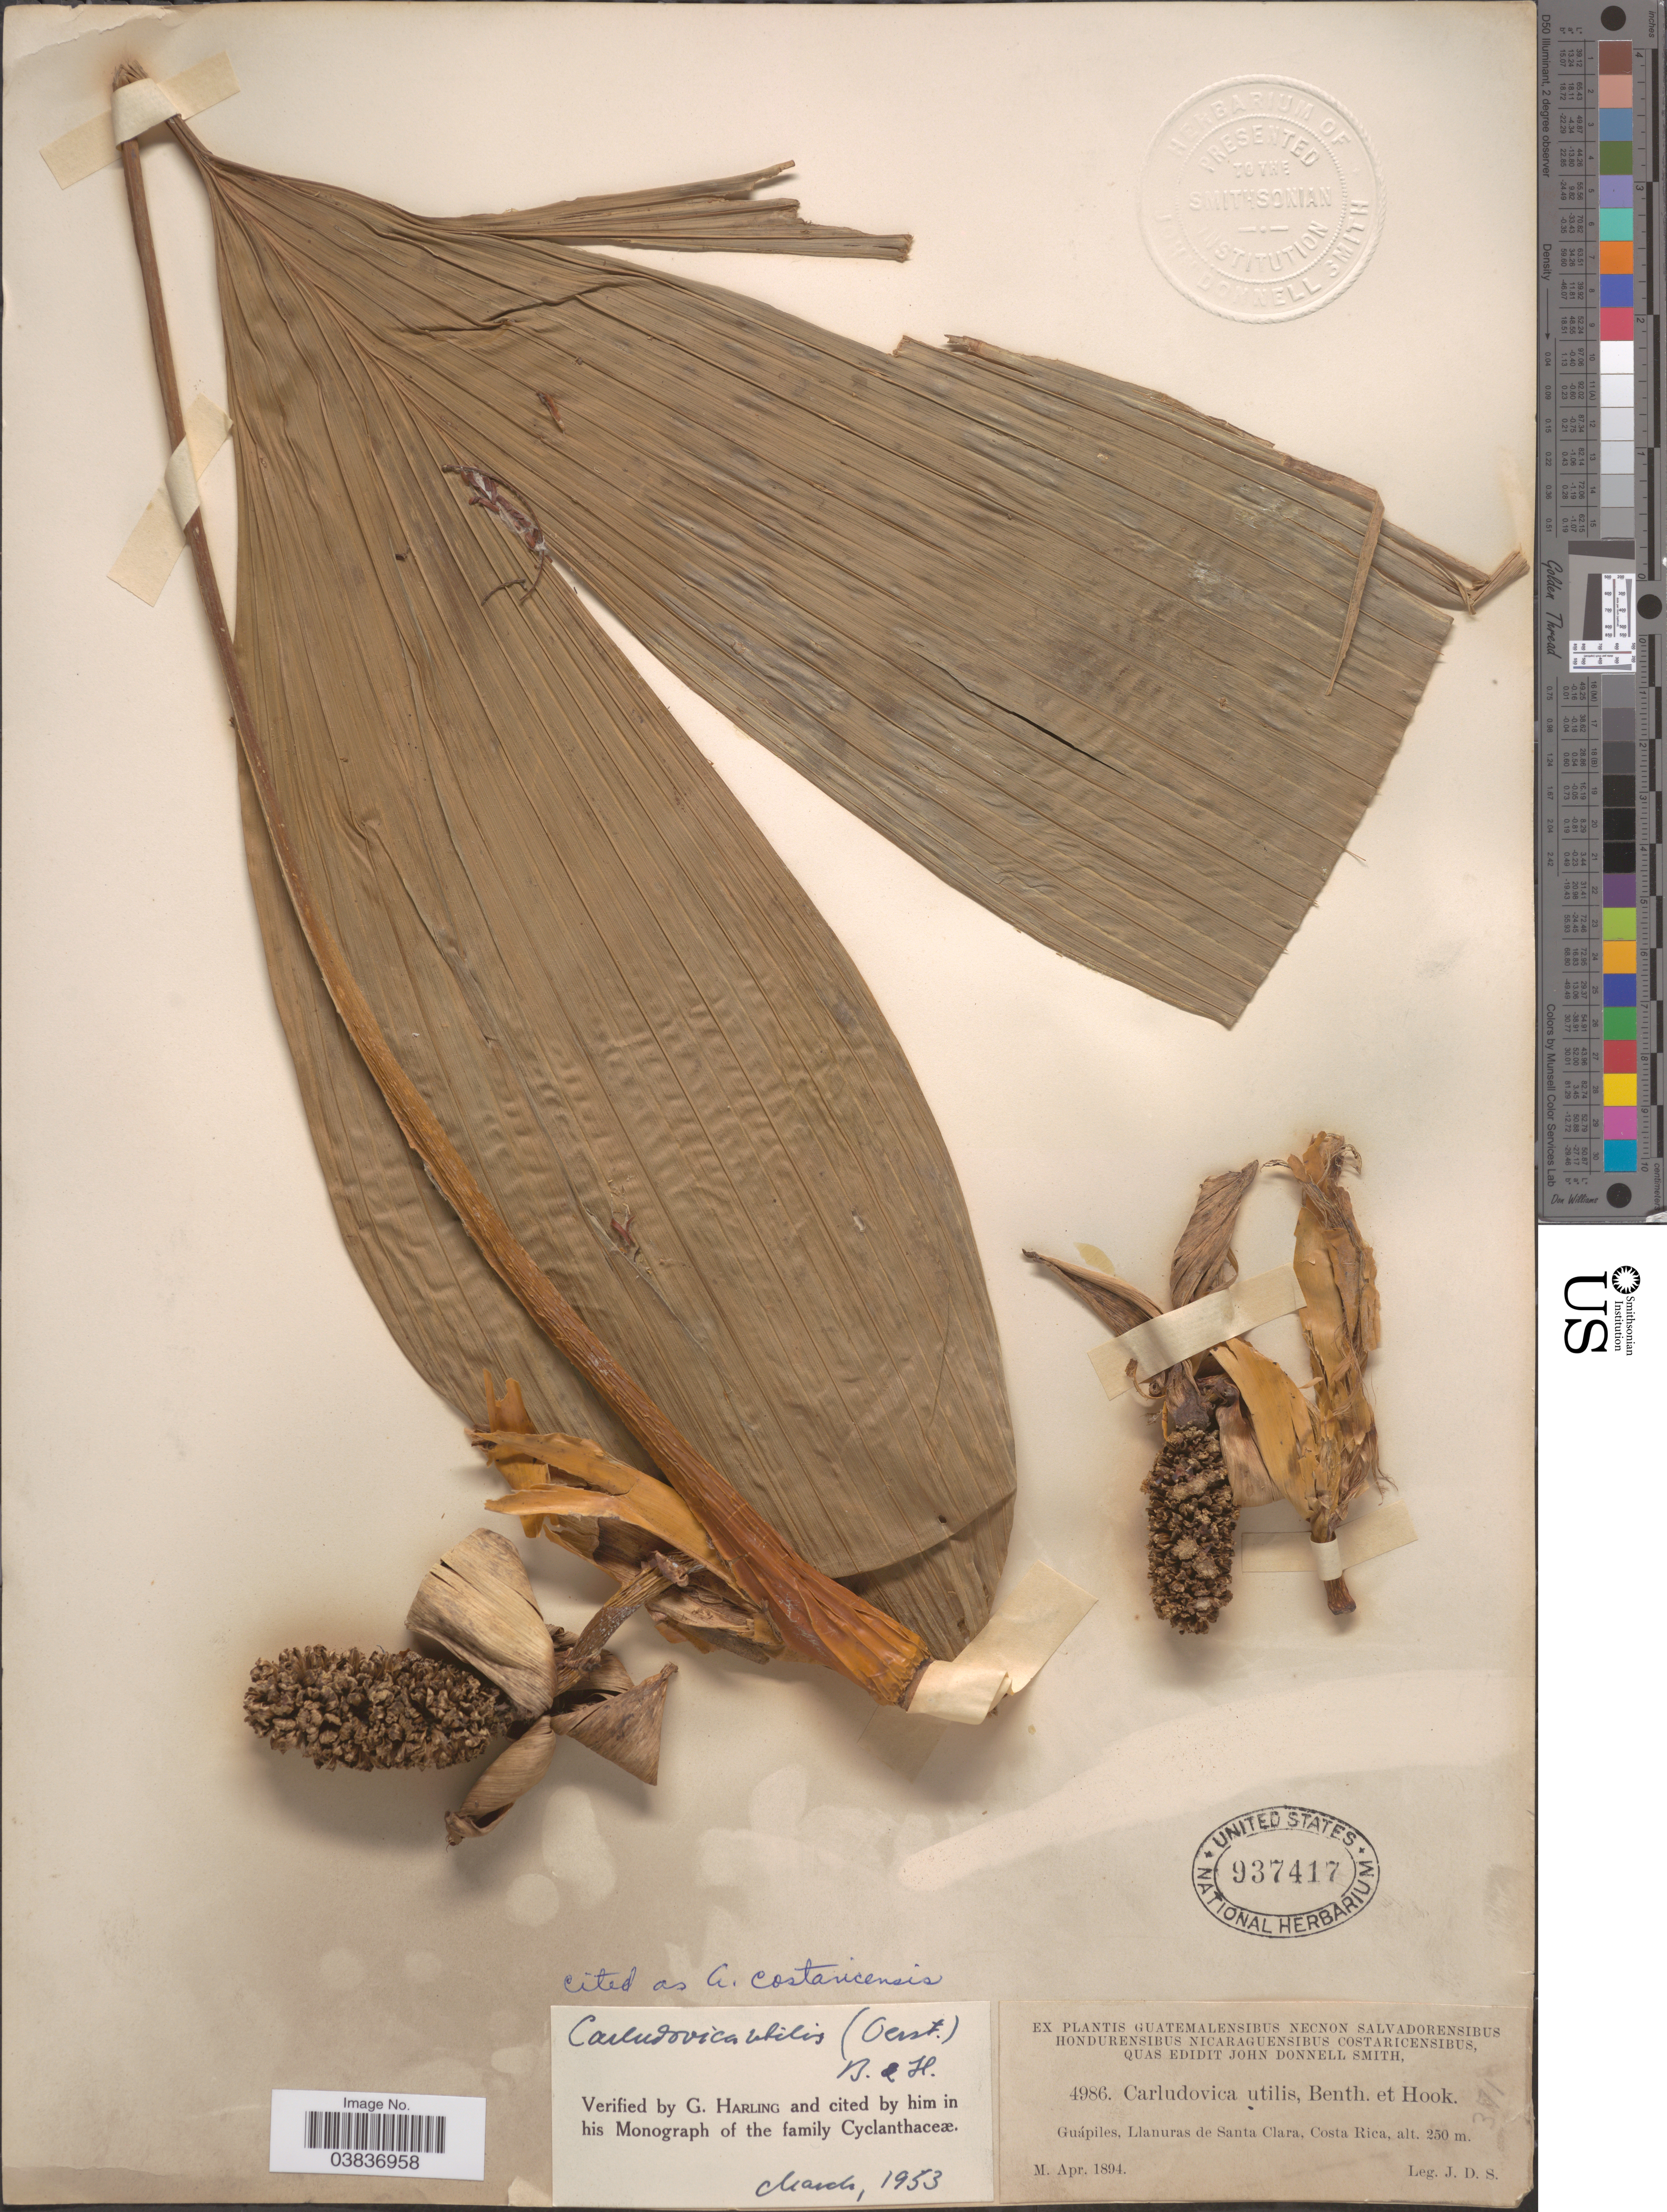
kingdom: Plantae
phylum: Tracheophyta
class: Liliopsida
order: Pandanales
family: Cyclanthaceae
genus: Asplundia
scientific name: Asplundia costaricensis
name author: Harling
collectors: J. Donnell Smith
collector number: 4986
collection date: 1894-04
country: Costa Rica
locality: Guápiles, Llanuras de Santa Clara.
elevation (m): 250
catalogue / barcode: US 937417